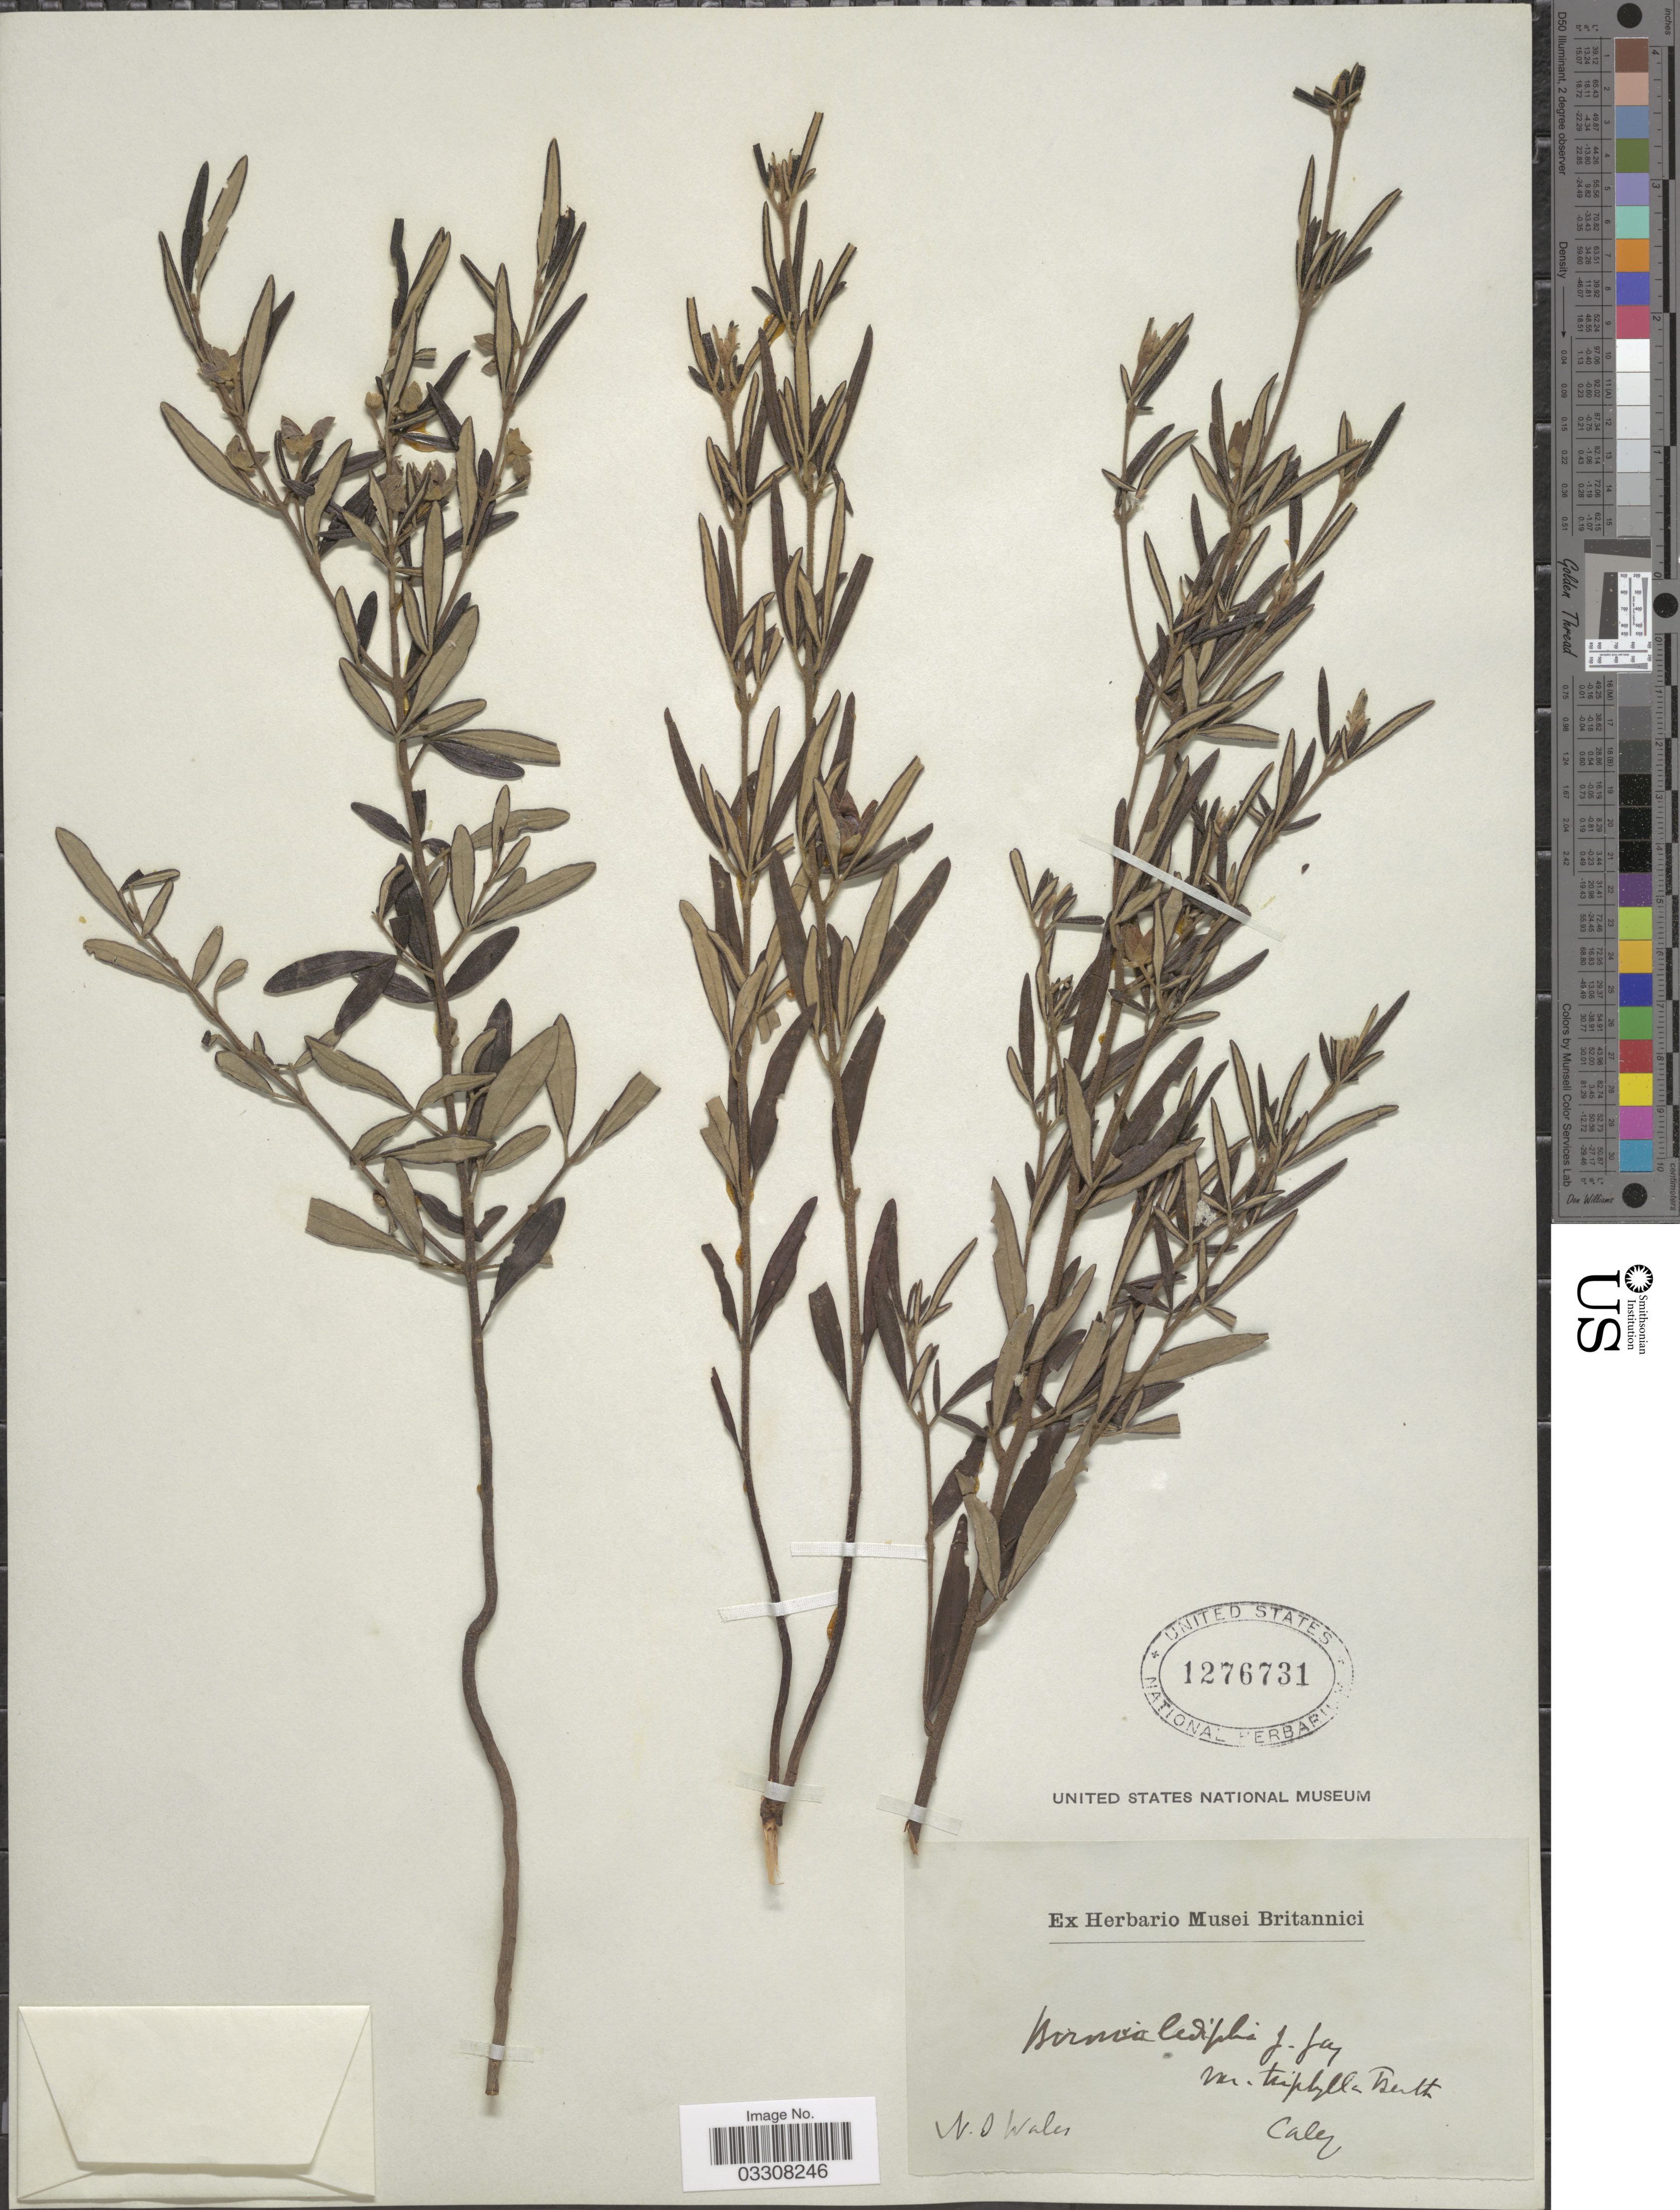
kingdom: Plantae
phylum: Tracheophyta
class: Magnoliopsida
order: Sapindales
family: Rutaceae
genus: Boronia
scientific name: Boronia ledifolia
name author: (Vent.) DC.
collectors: -. Caley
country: Australia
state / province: New South Wales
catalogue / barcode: US 1276731